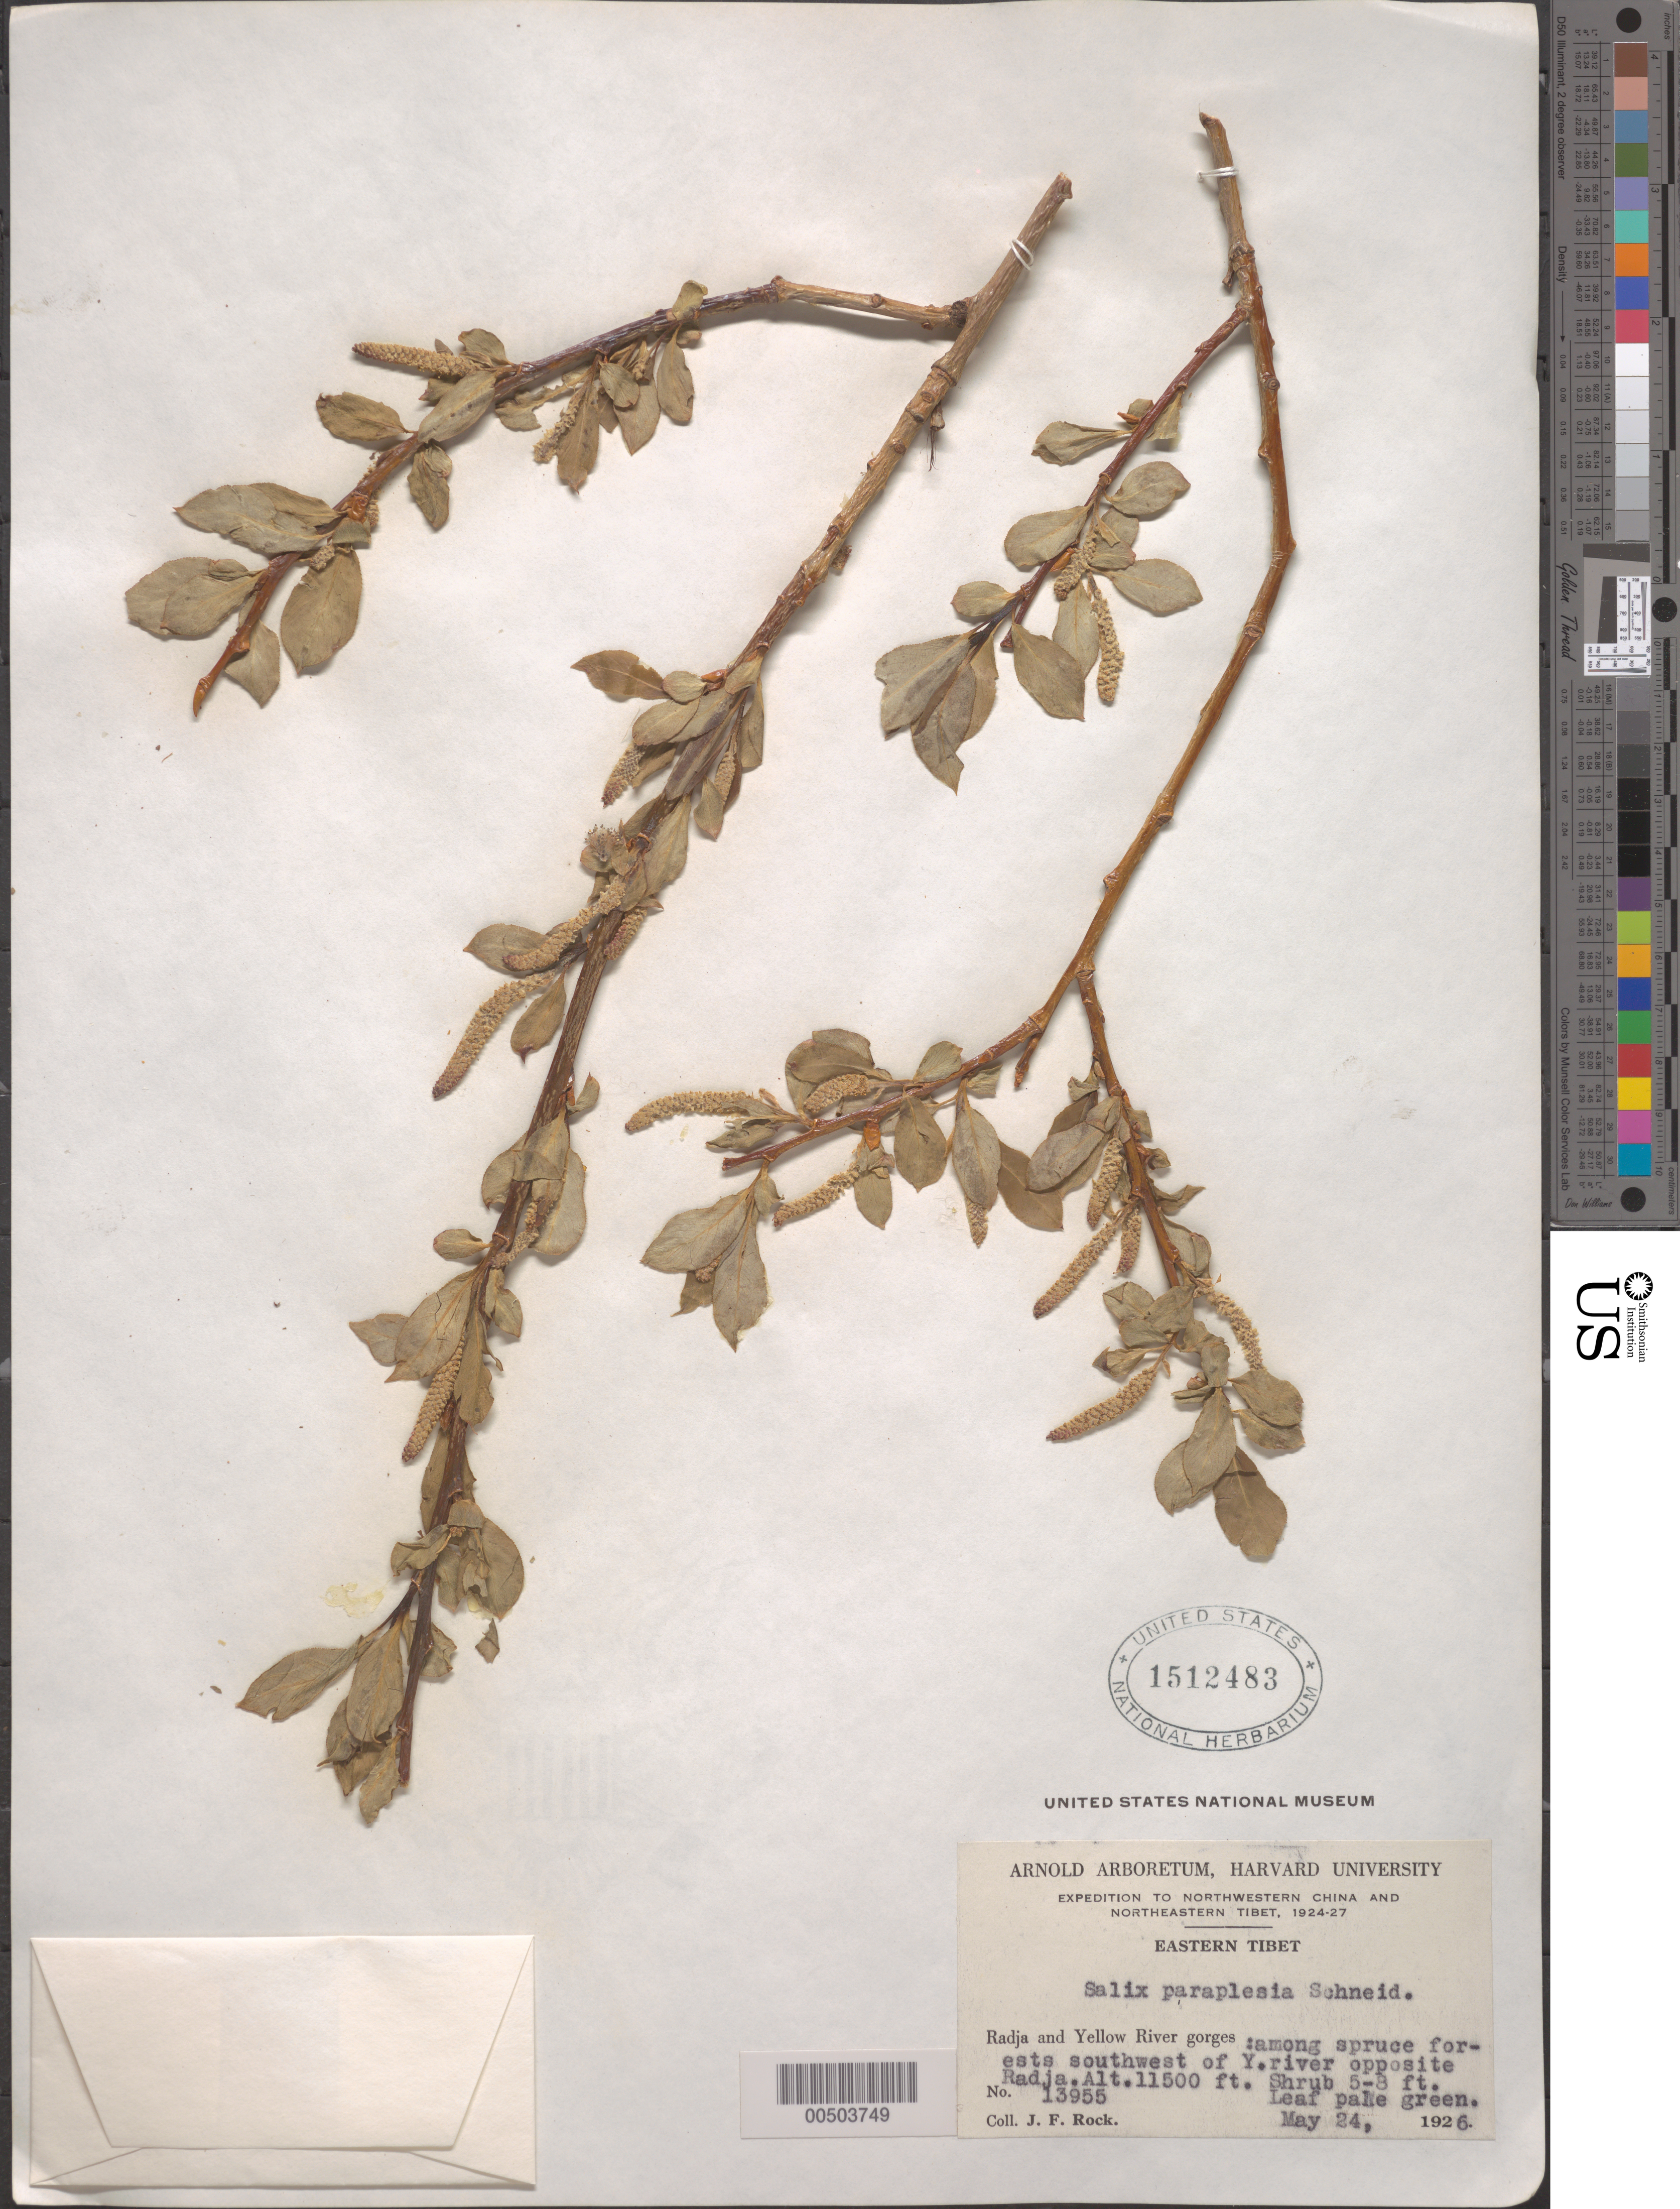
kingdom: Plantae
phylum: Tracheophyta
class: Magnoliopsida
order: Malpighiales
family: Salicaceae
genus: Salix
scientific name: Salix paraplesia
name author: C.K. Schneid.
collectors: J. F. Rock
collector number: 13955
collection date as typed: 24 May 1926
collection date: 1926-05-24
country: China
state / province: Xizang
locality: Radja and Yellow River gorges: among spruce forests southwest of Y. river oppsite Radja.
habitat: Shrub 5-8 ft. Leaf pale green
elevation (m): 3505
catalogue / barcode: US 1512483